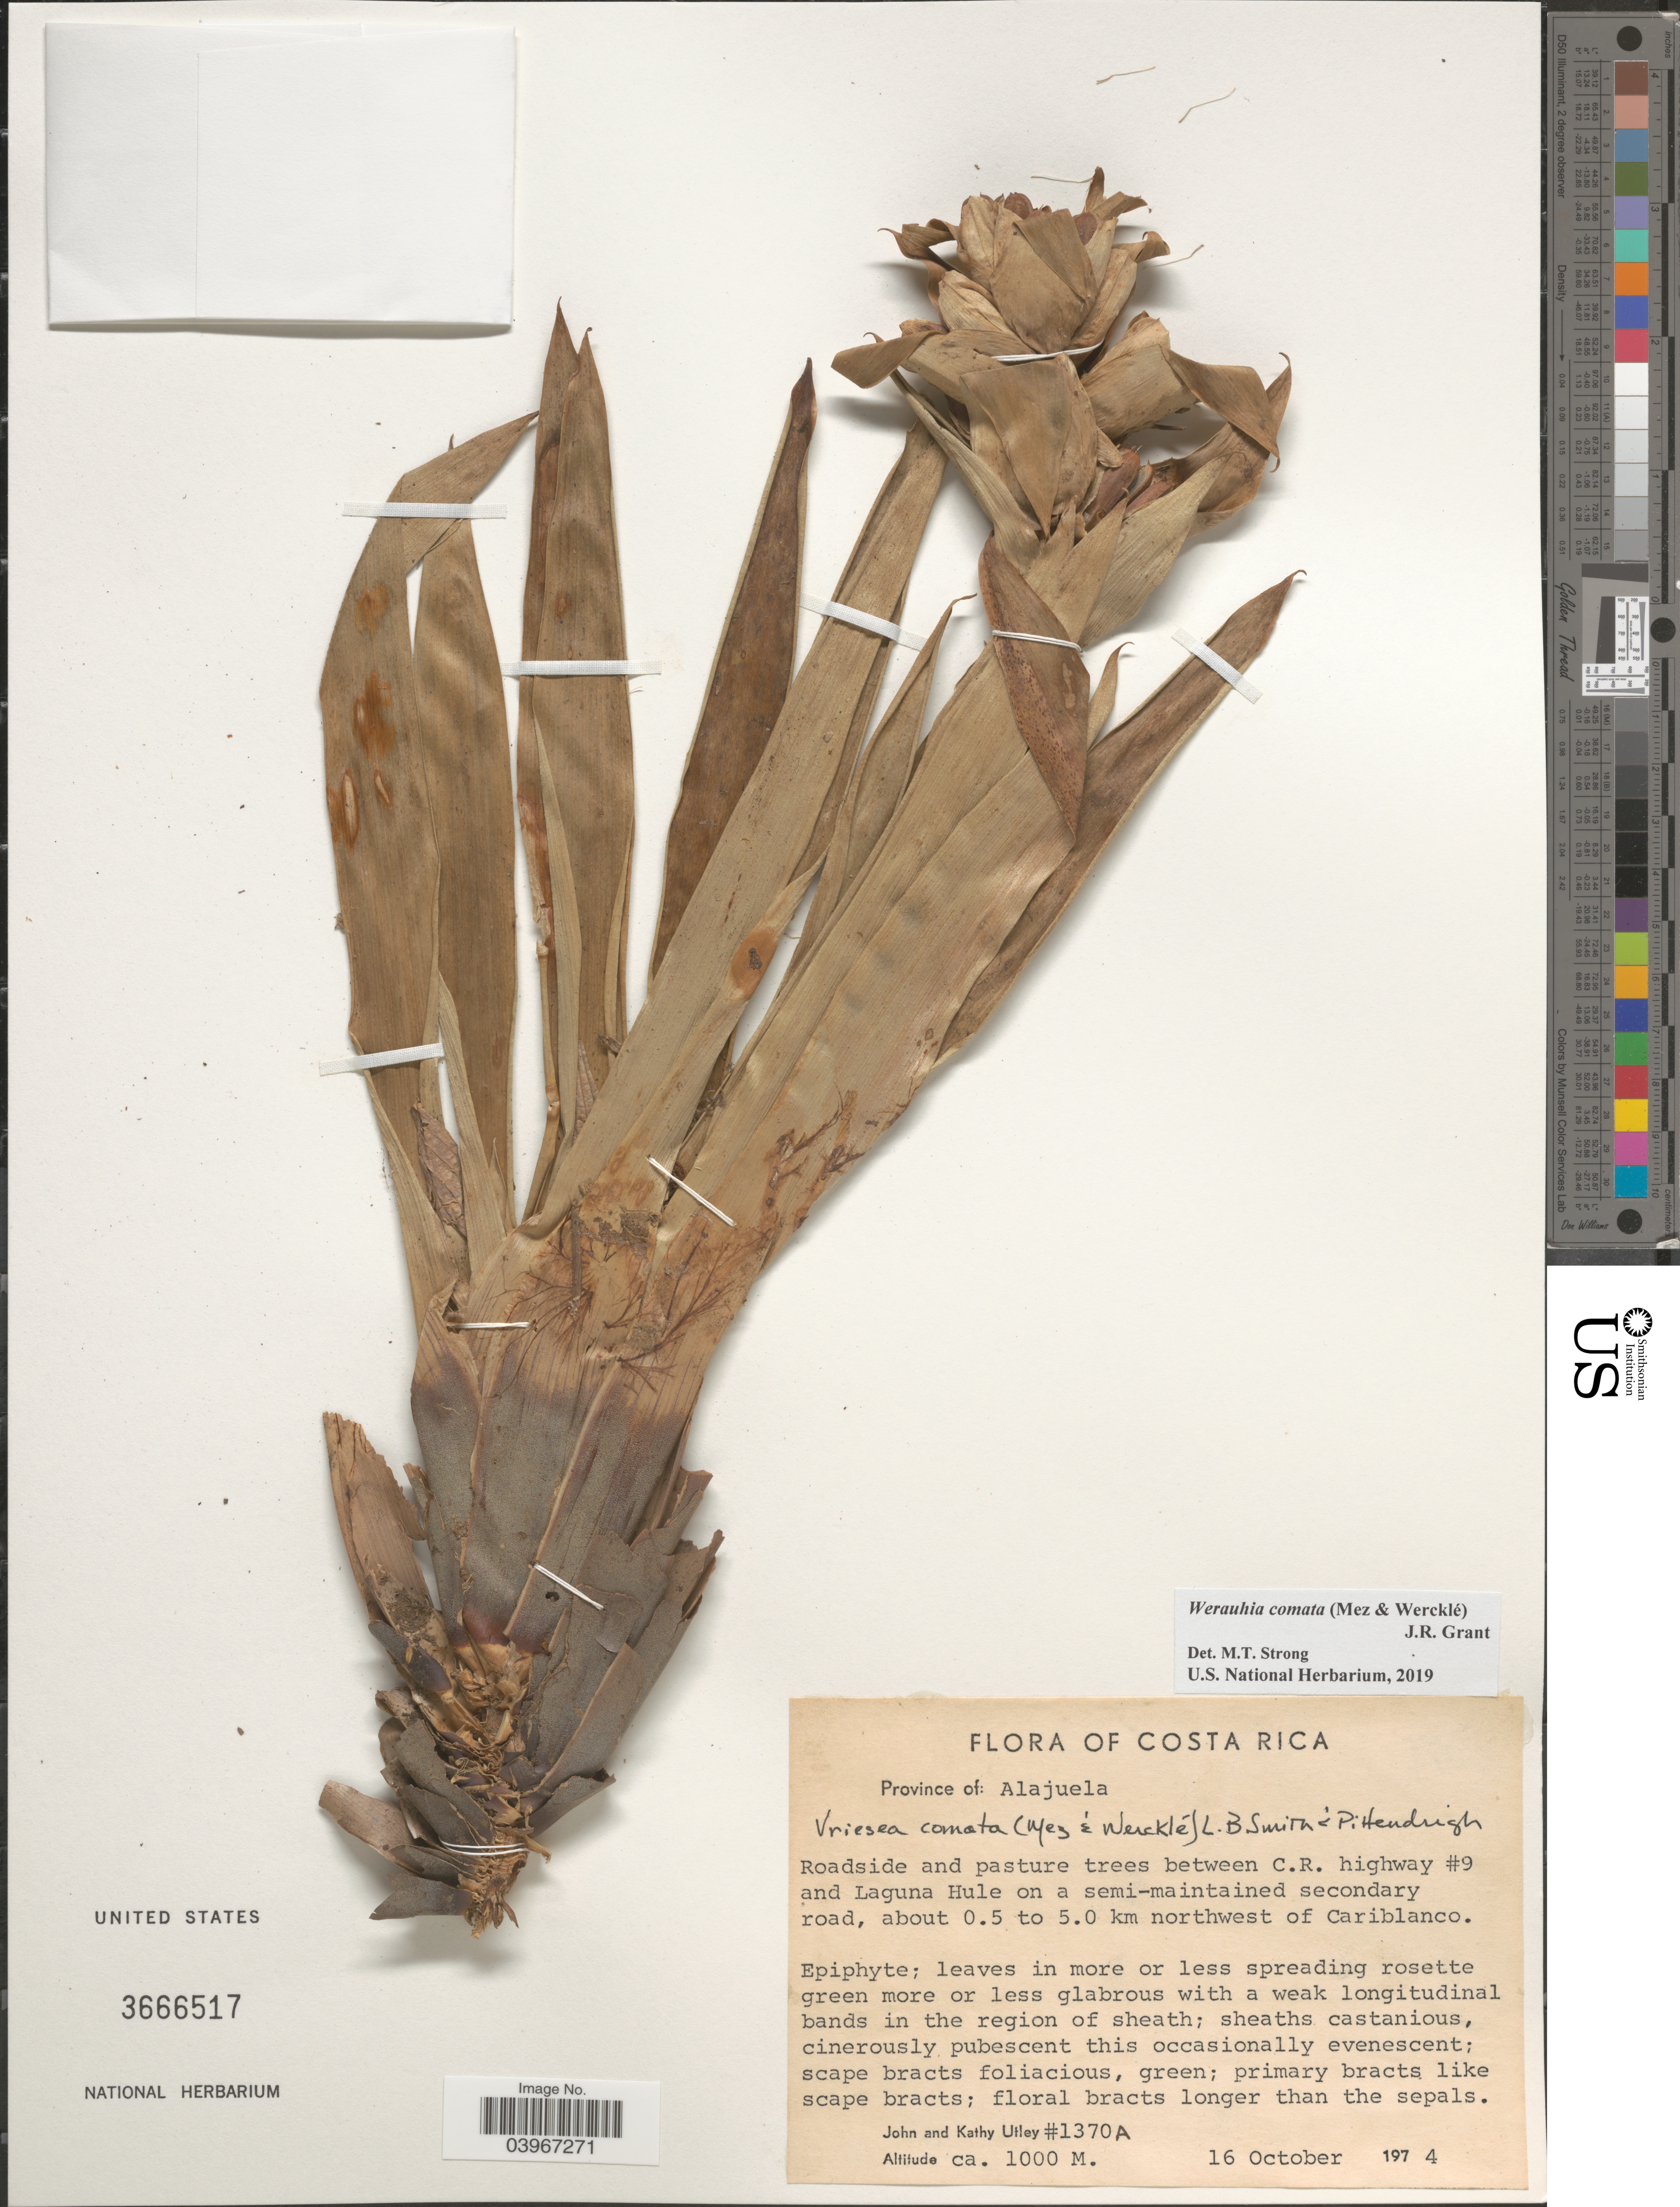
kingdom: Plantae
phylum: Tracheophyta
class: Liliopsida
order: Poales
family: Bromeliaceae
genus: Werauhia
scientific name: Werauhia comata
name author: (Mez & Wercklé) J.R. Grant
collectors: J. F. Utley & K. Burt-Utley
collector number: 1370A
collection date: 1974-10-16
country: Costa Rica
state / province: Alajuela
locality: Roadside annd pasture trees between C.R. highway #9 and Laguna Hule on a semi-maintained secondary road, about 0.5 to 5.0 km northwest of Cariblanco.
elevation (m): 1000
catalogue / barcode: US 3666517